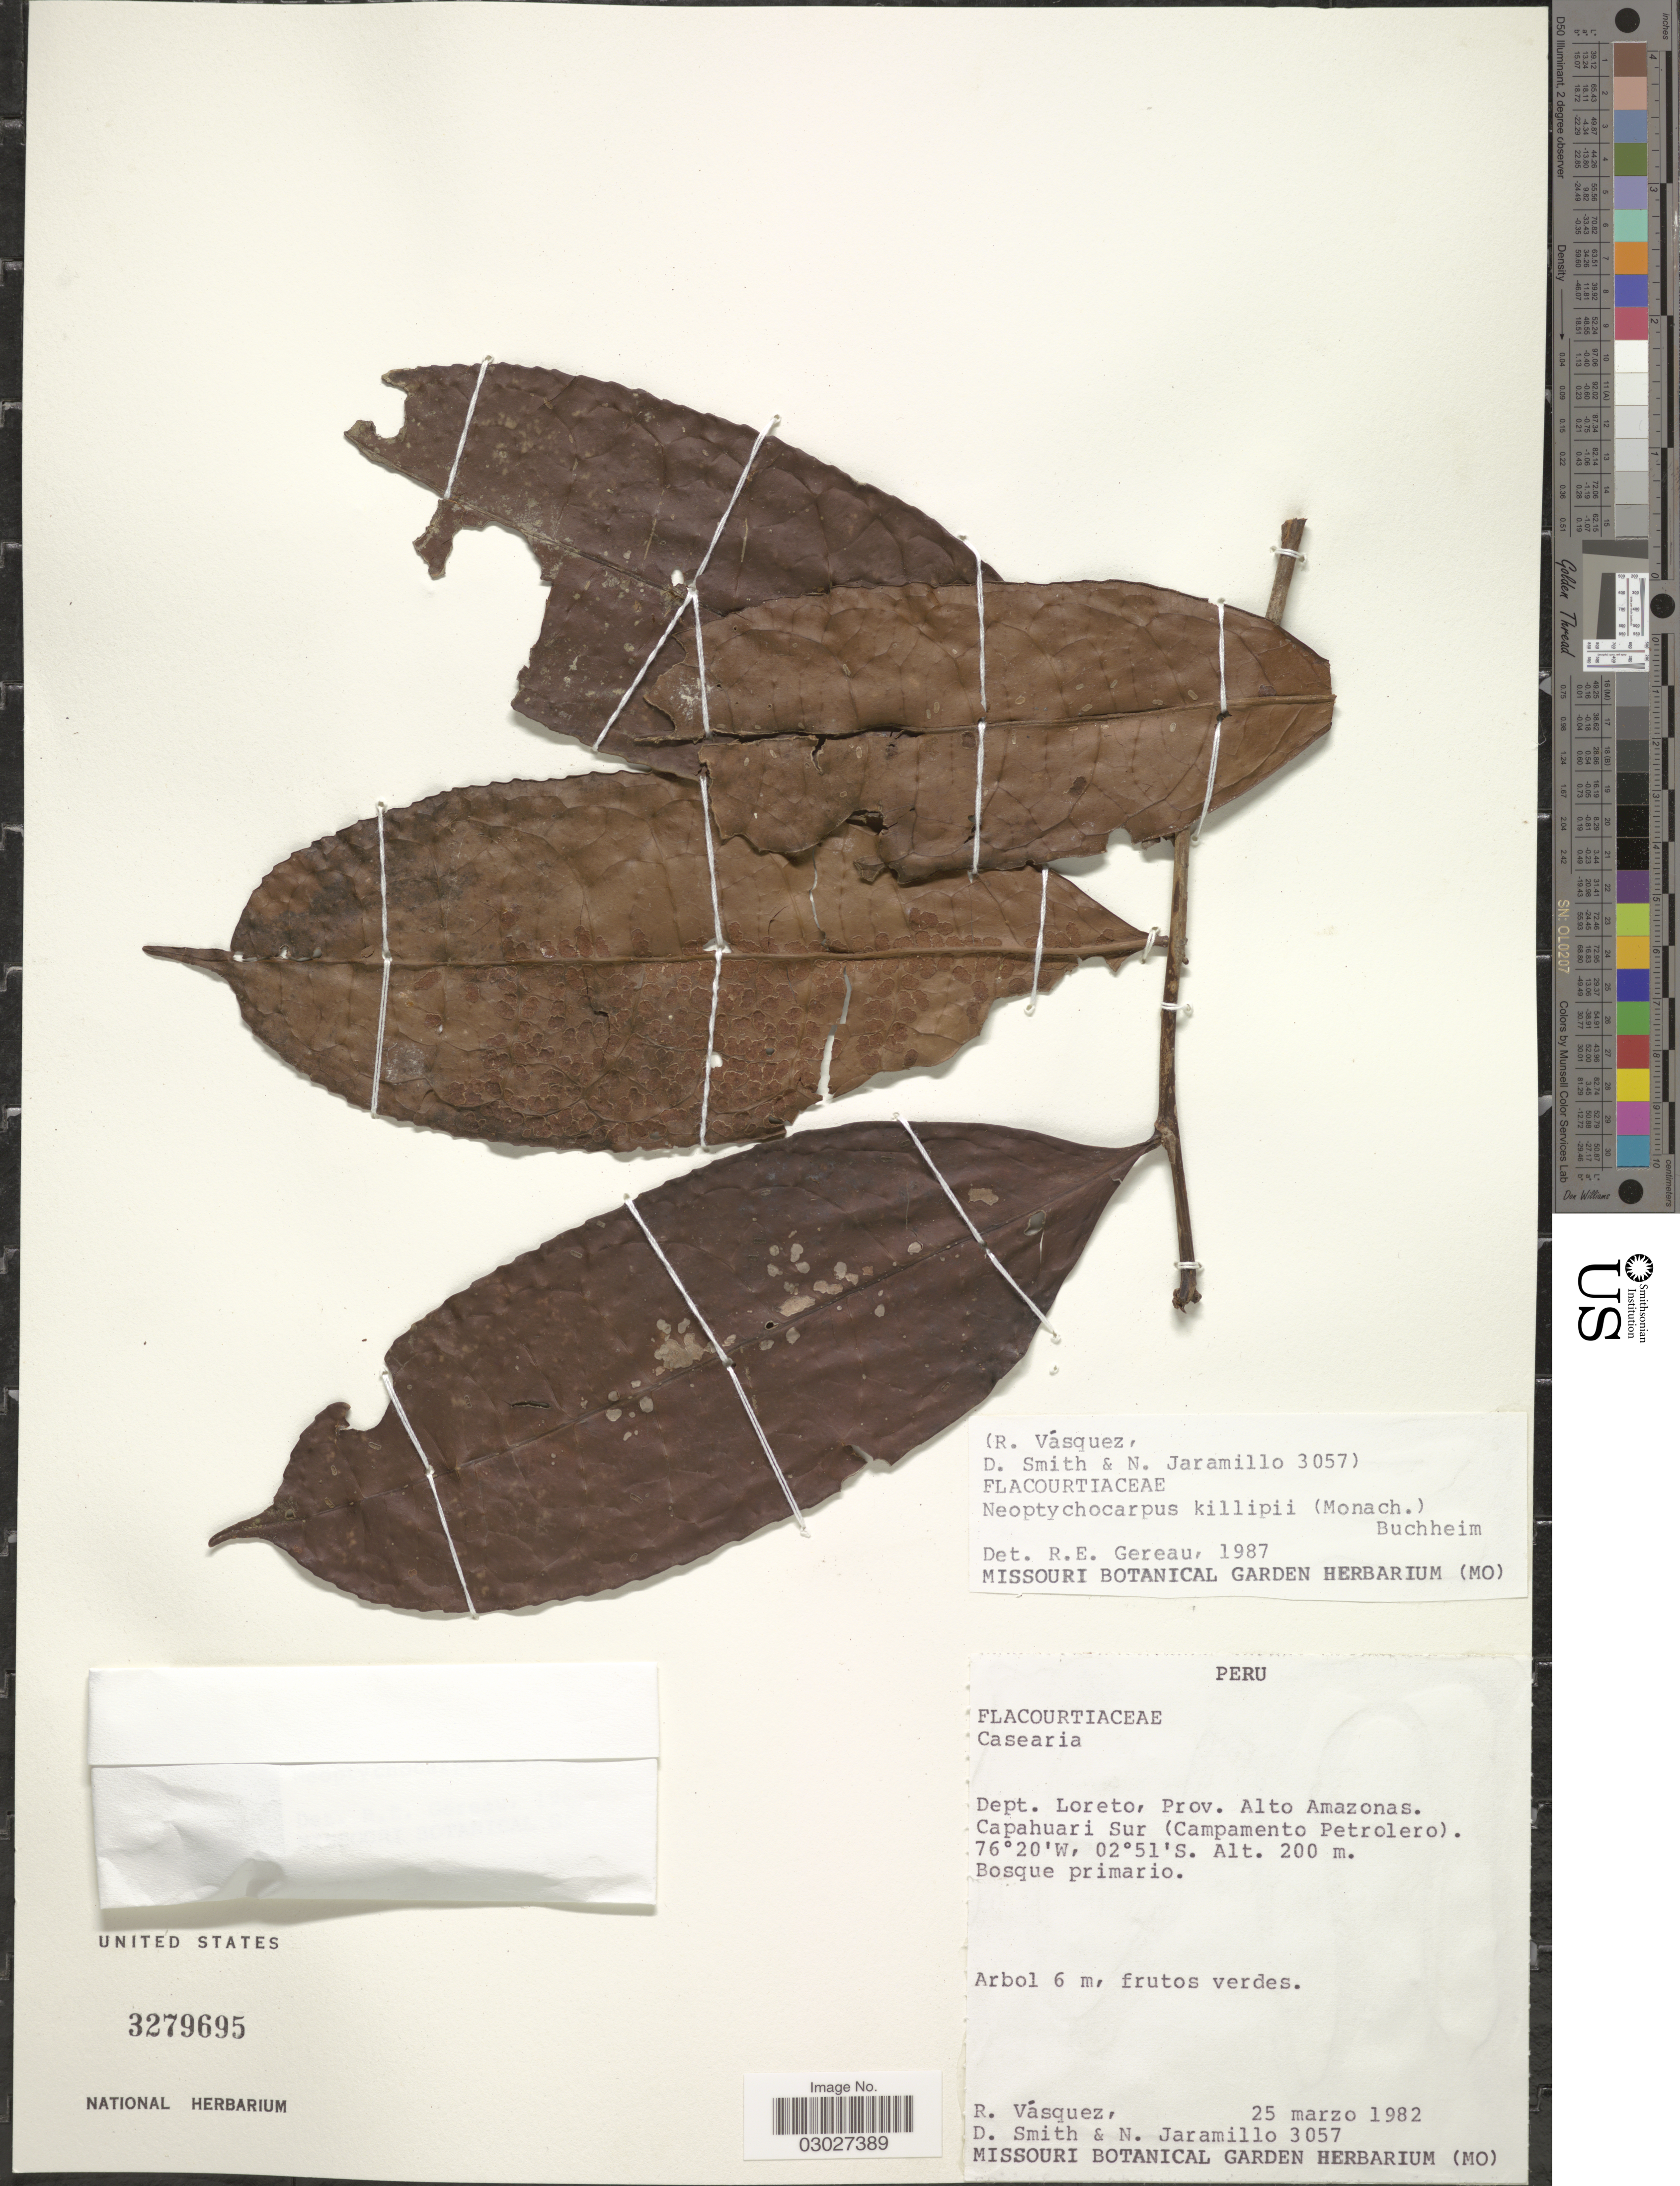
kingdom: Plantae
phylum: Tracheophyta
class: Magnoliopsida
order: Malpighiales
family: Salicaceae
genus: Casearia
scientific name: Casearia killipii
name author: (Monach.) Mestier et al.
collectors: R. Vásquez, D. Smith & N. Jaramillo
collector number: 3057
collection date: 1982-03-25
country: Peru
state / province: Loreto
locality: Dept. Loreto, Prov. Alto Amazonas. Capahuari Sur (Campamento Petrolero).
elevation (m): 200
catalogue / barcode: US 3279695